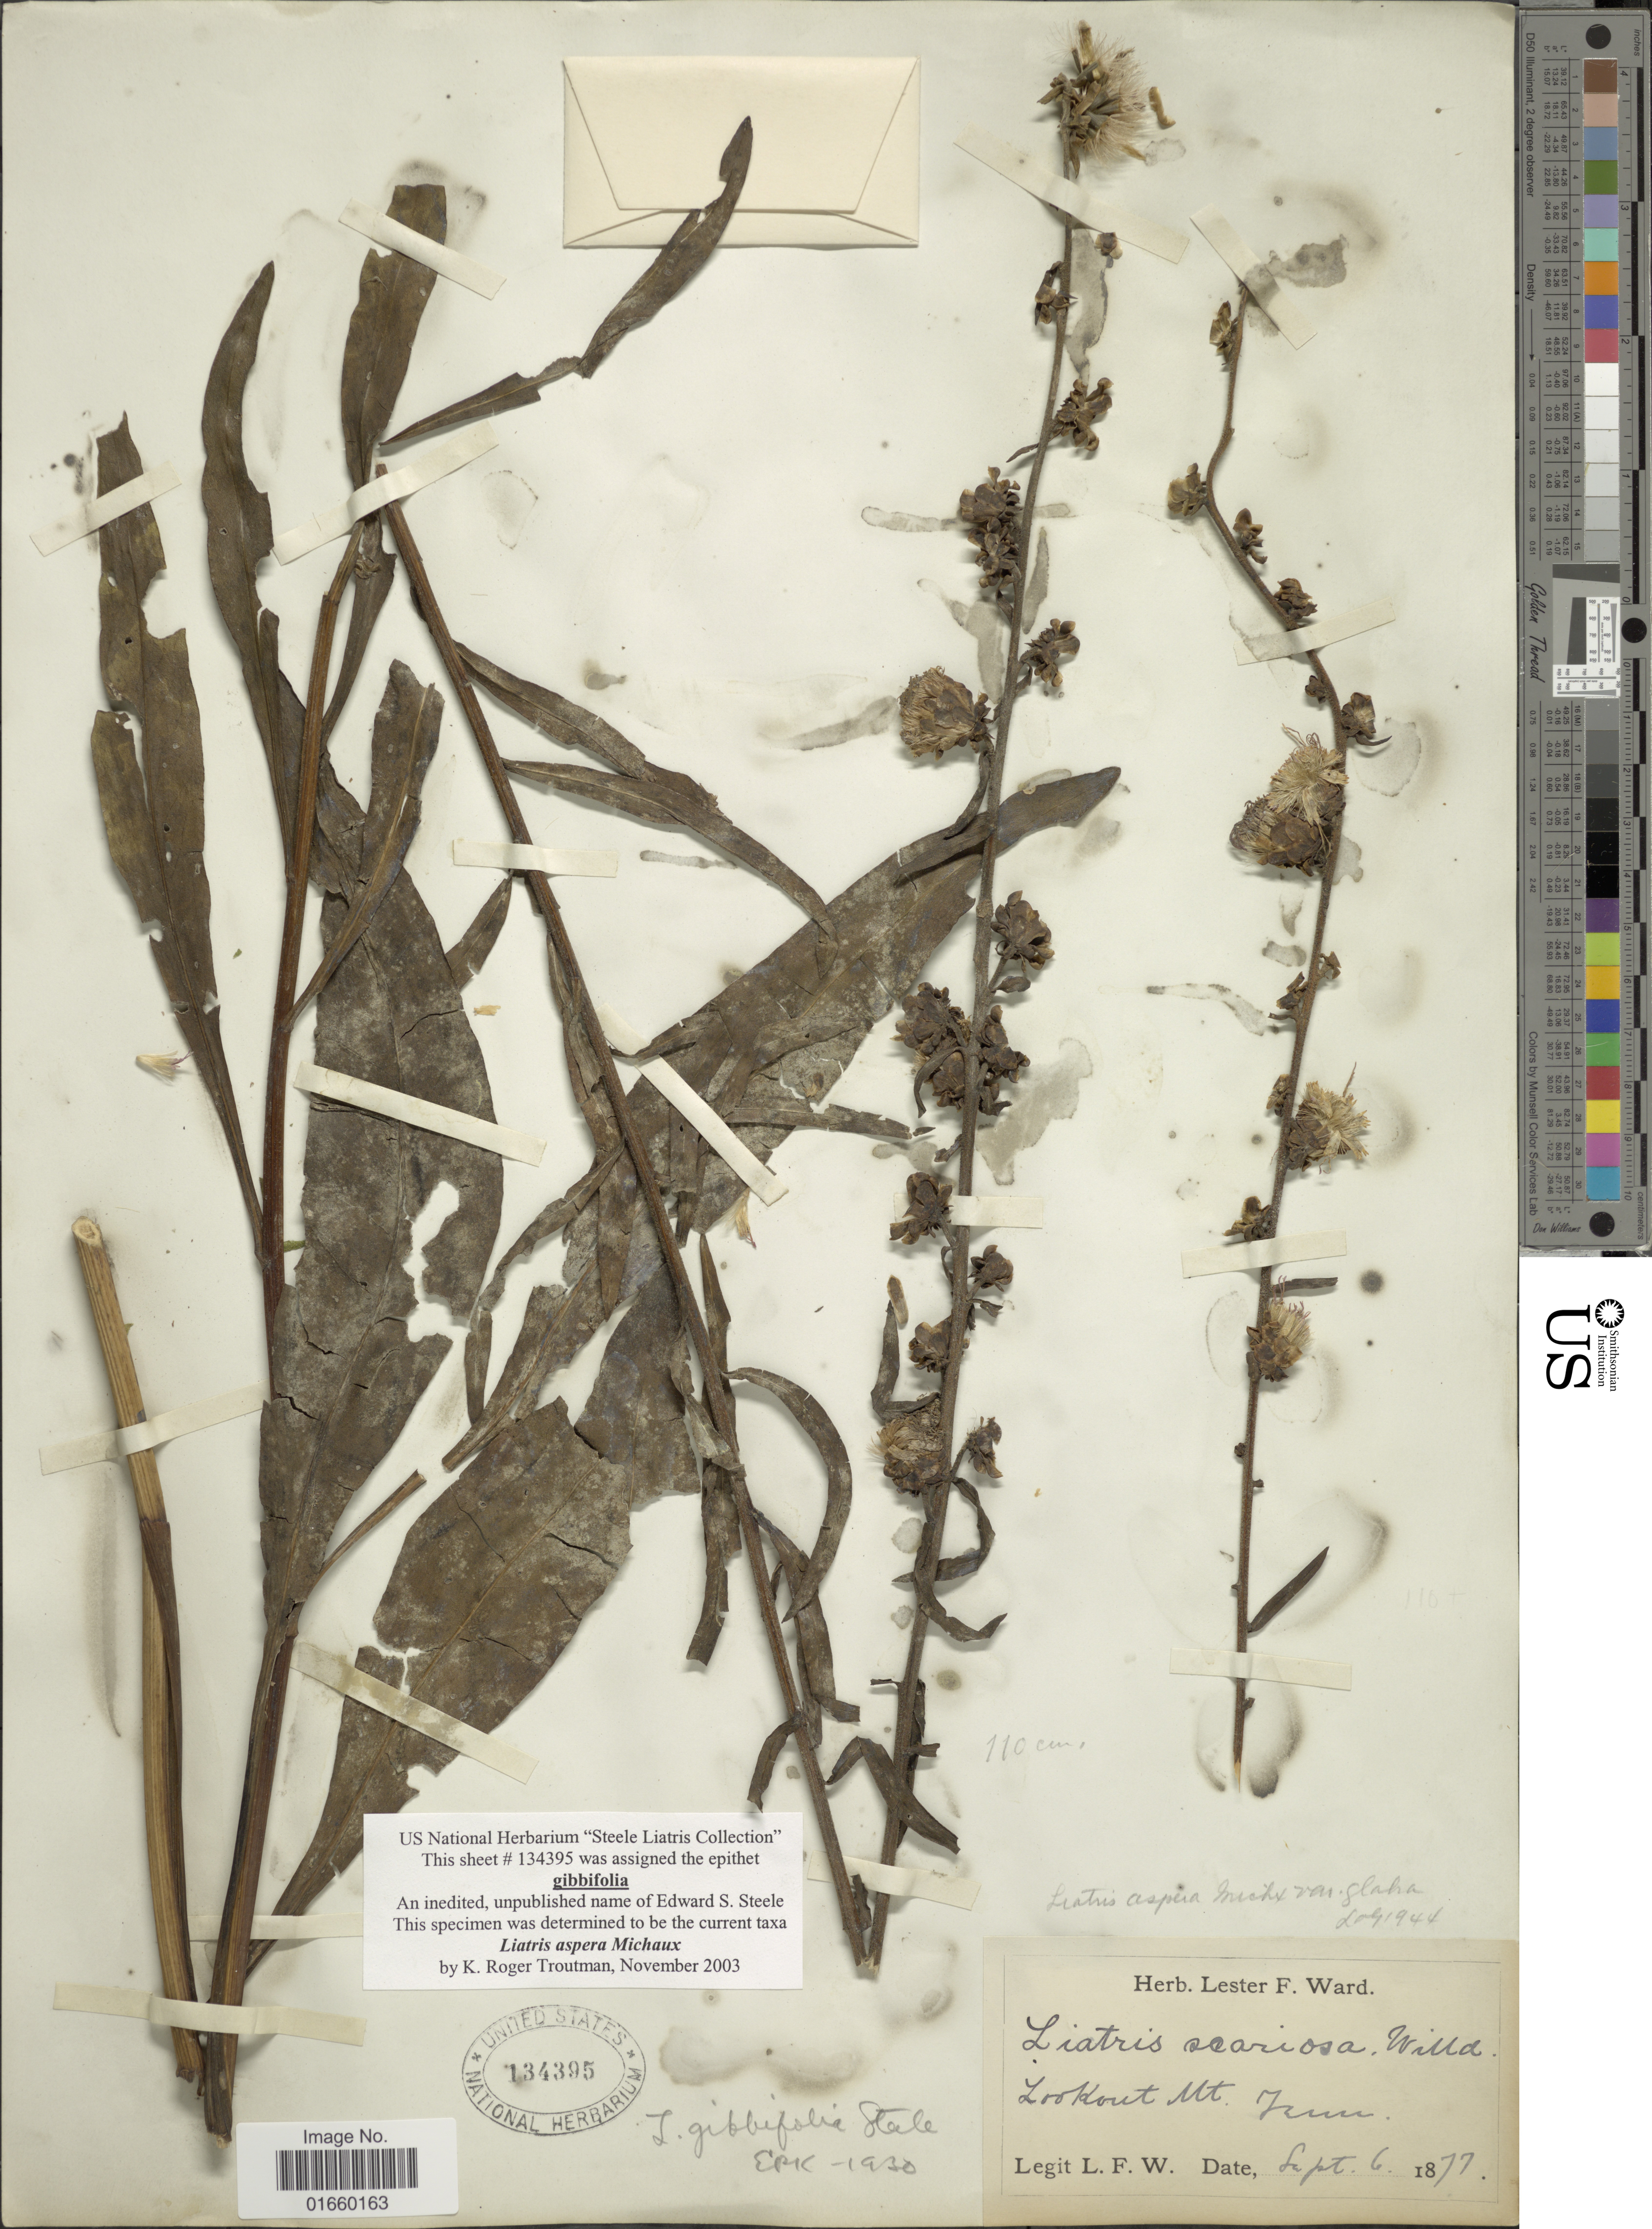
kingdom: Plantae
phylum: Tracheophyta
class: Magnoliopsida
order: Asterales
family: Asteraceae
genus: Liatris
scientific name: Liatris aspera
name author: Michx.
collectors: L. F. Ward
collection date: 1877-09-06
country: United States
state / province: Tennessee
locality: Lookout Mt.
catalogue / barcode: US 134395